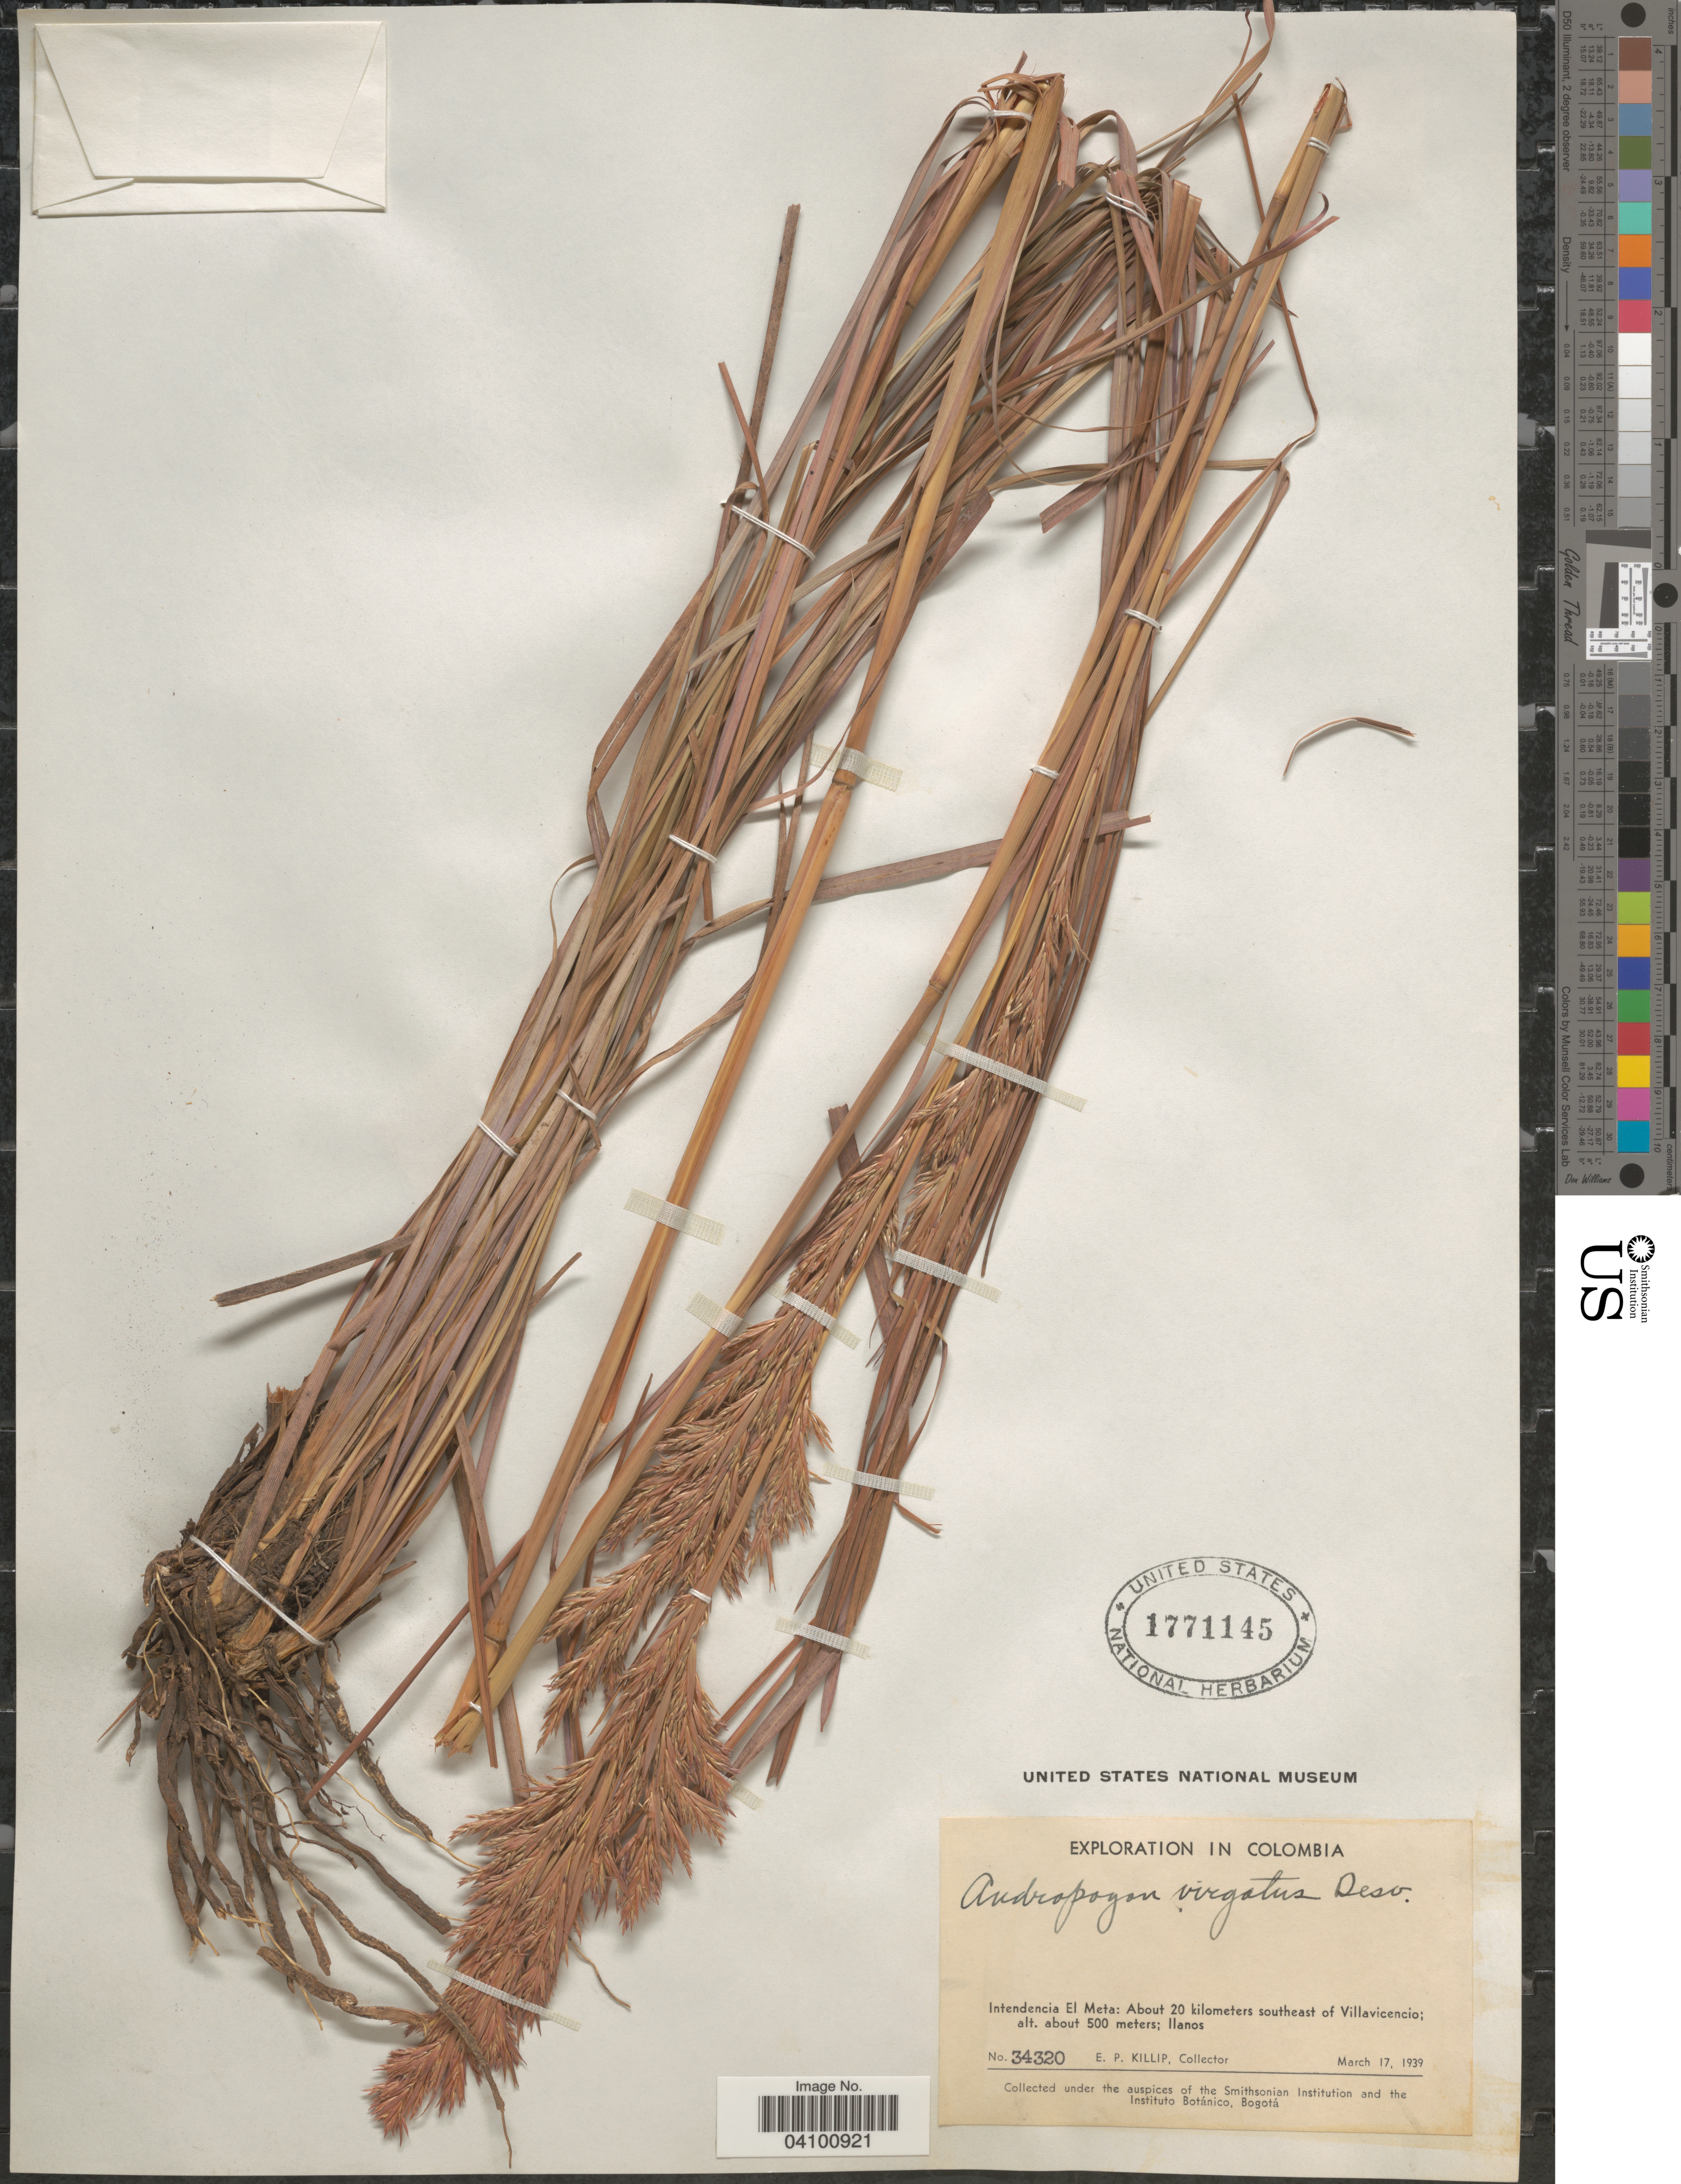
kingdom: Plantae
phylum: Tracheophyta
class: Liliopsida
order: Poales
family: Poaceae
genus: Andropogon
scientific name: Andropogon virgatus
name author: Desv. ex Ham.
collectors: E. P. Killip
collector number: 34320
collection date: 1939-03-17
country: Colombia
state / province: Meta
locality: Exploration in Colombia. Intendencia El Meta: About 20 kilometers southeast of Villavicencio.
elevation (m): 500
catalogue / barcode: US 1771145